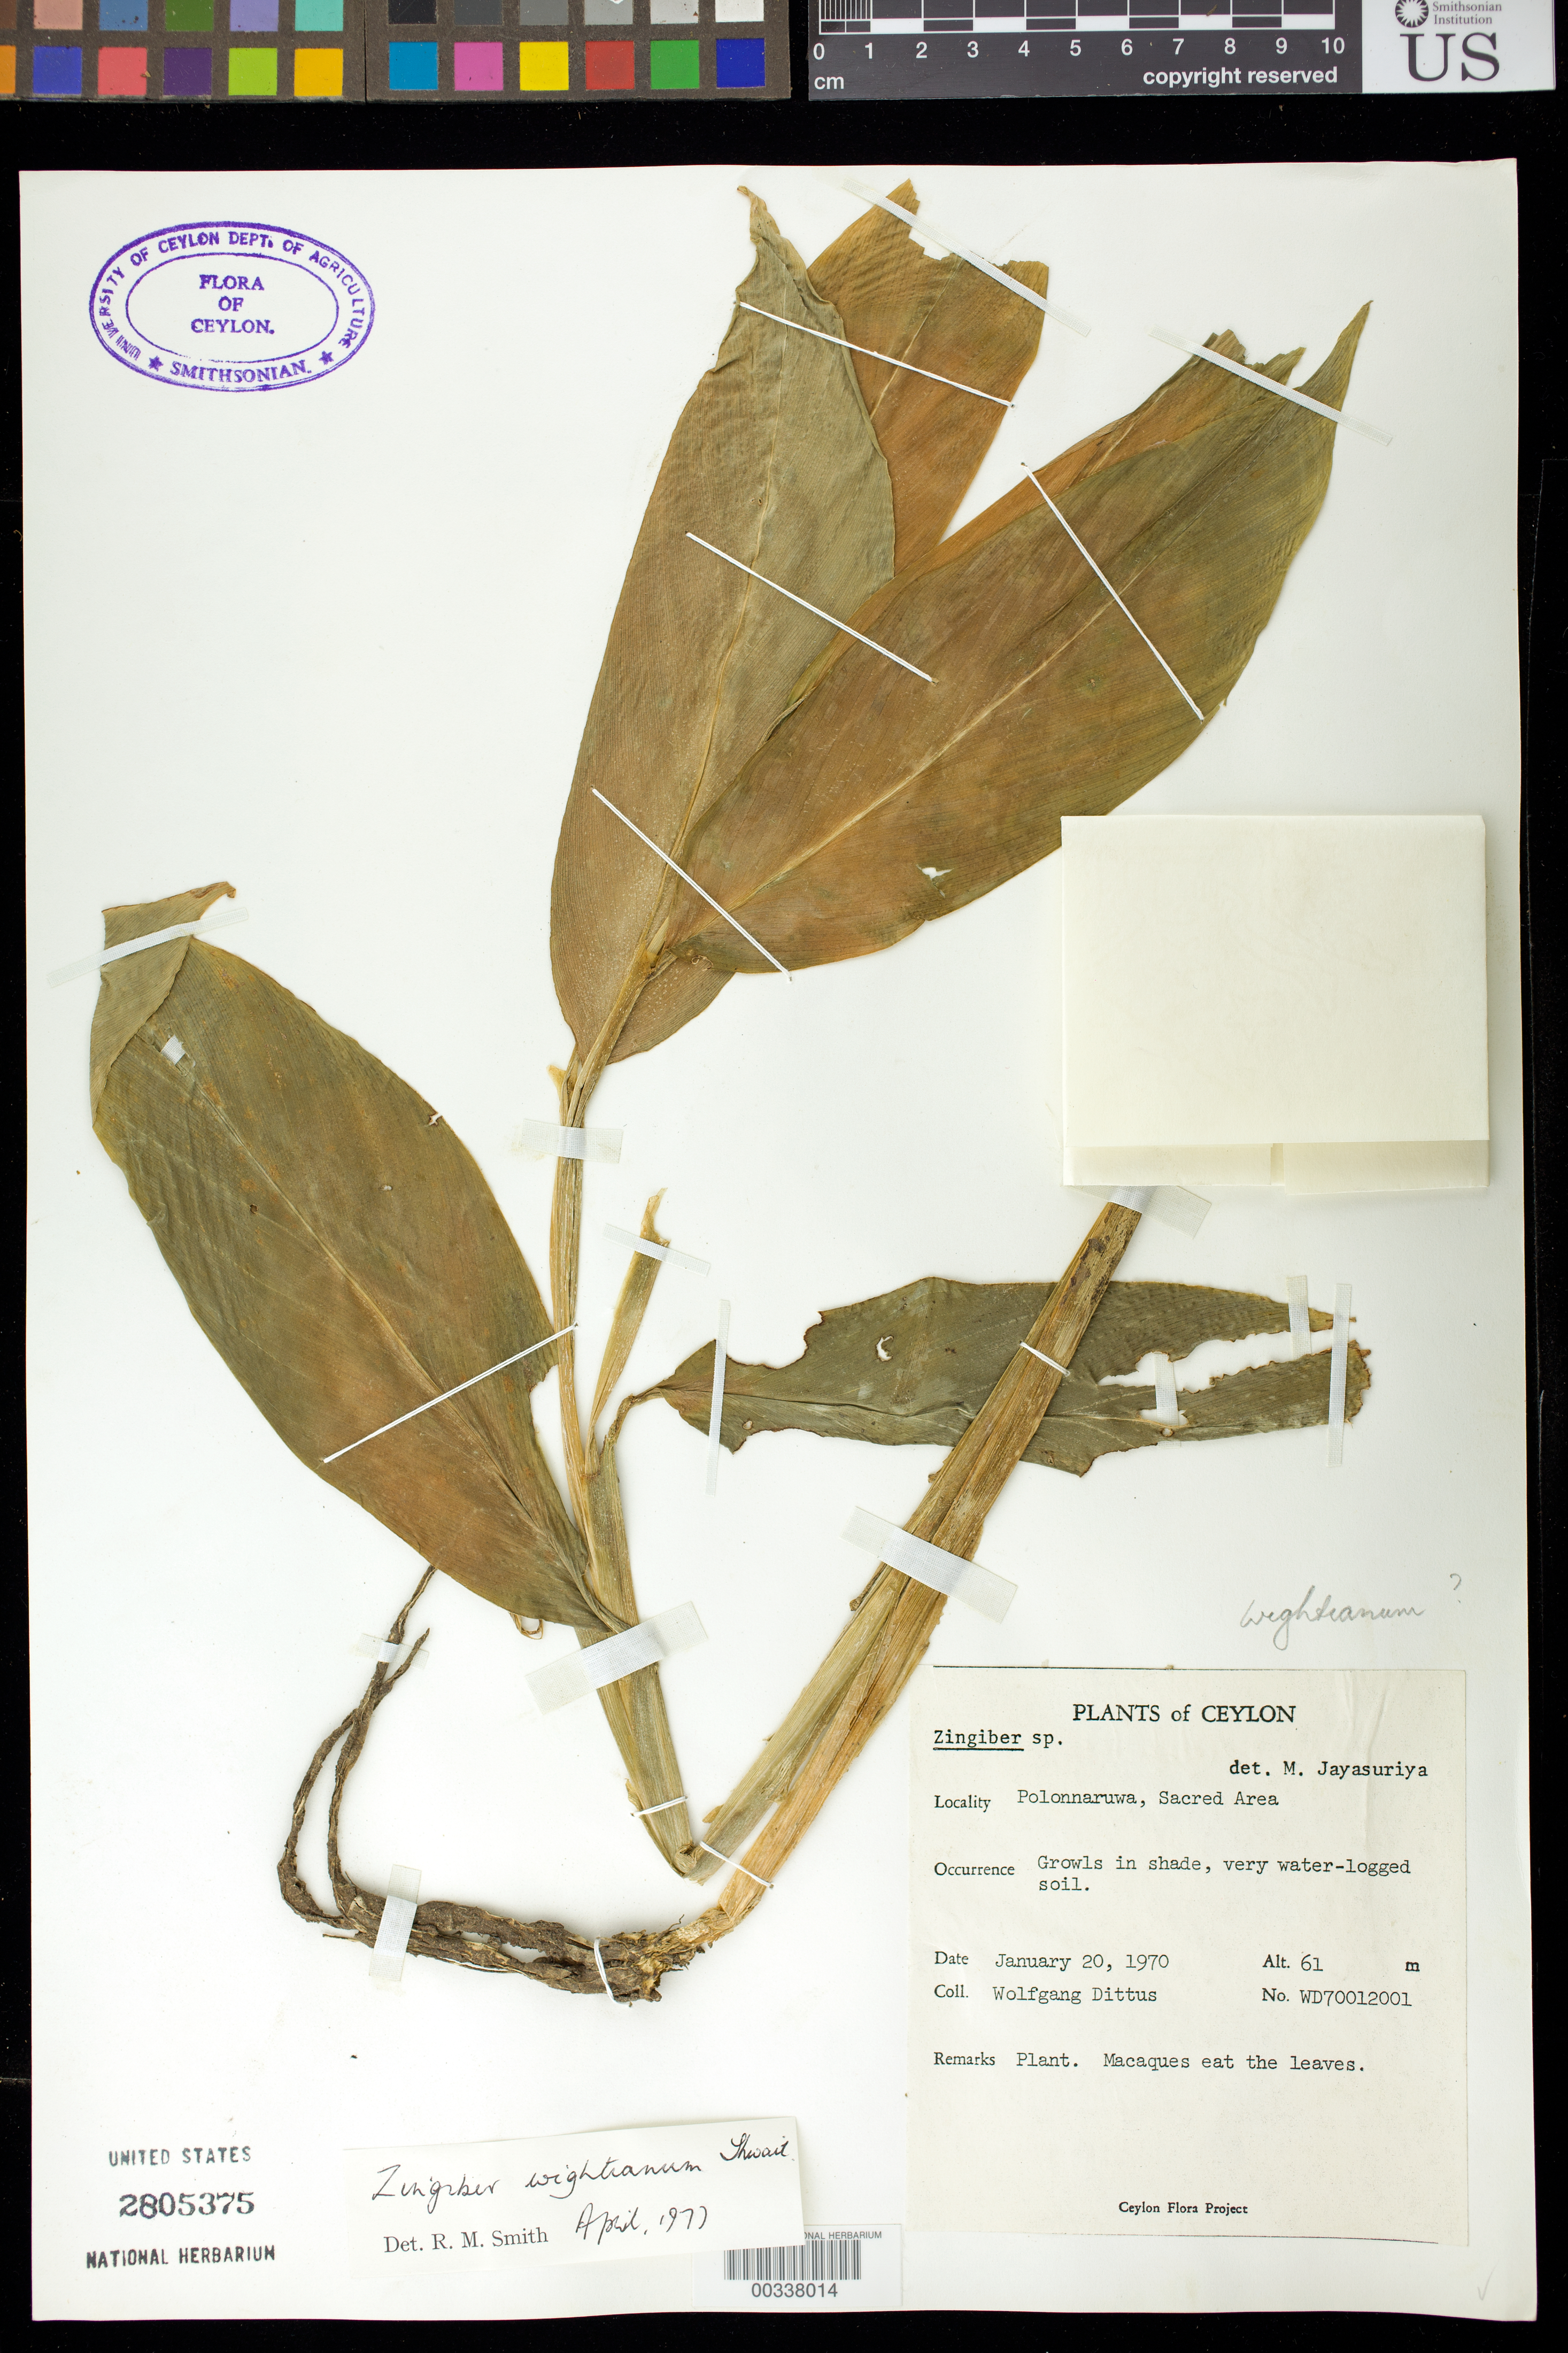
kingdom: Plantae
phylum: Tracheophyta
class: Liliopsida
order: Zingiberales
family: Zingiberaceae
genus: Zingiber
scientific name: Zingiber wightianum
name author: Thwaites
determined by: Smith, R. M.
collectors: W. Dittus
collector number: Wd70012001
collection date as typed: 20 Jan 1970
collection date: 1970-01-20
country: Sri Lanka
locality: Plants of ceylon, polonnaruwa, sacred area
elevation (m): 61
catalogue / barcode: US 2805375